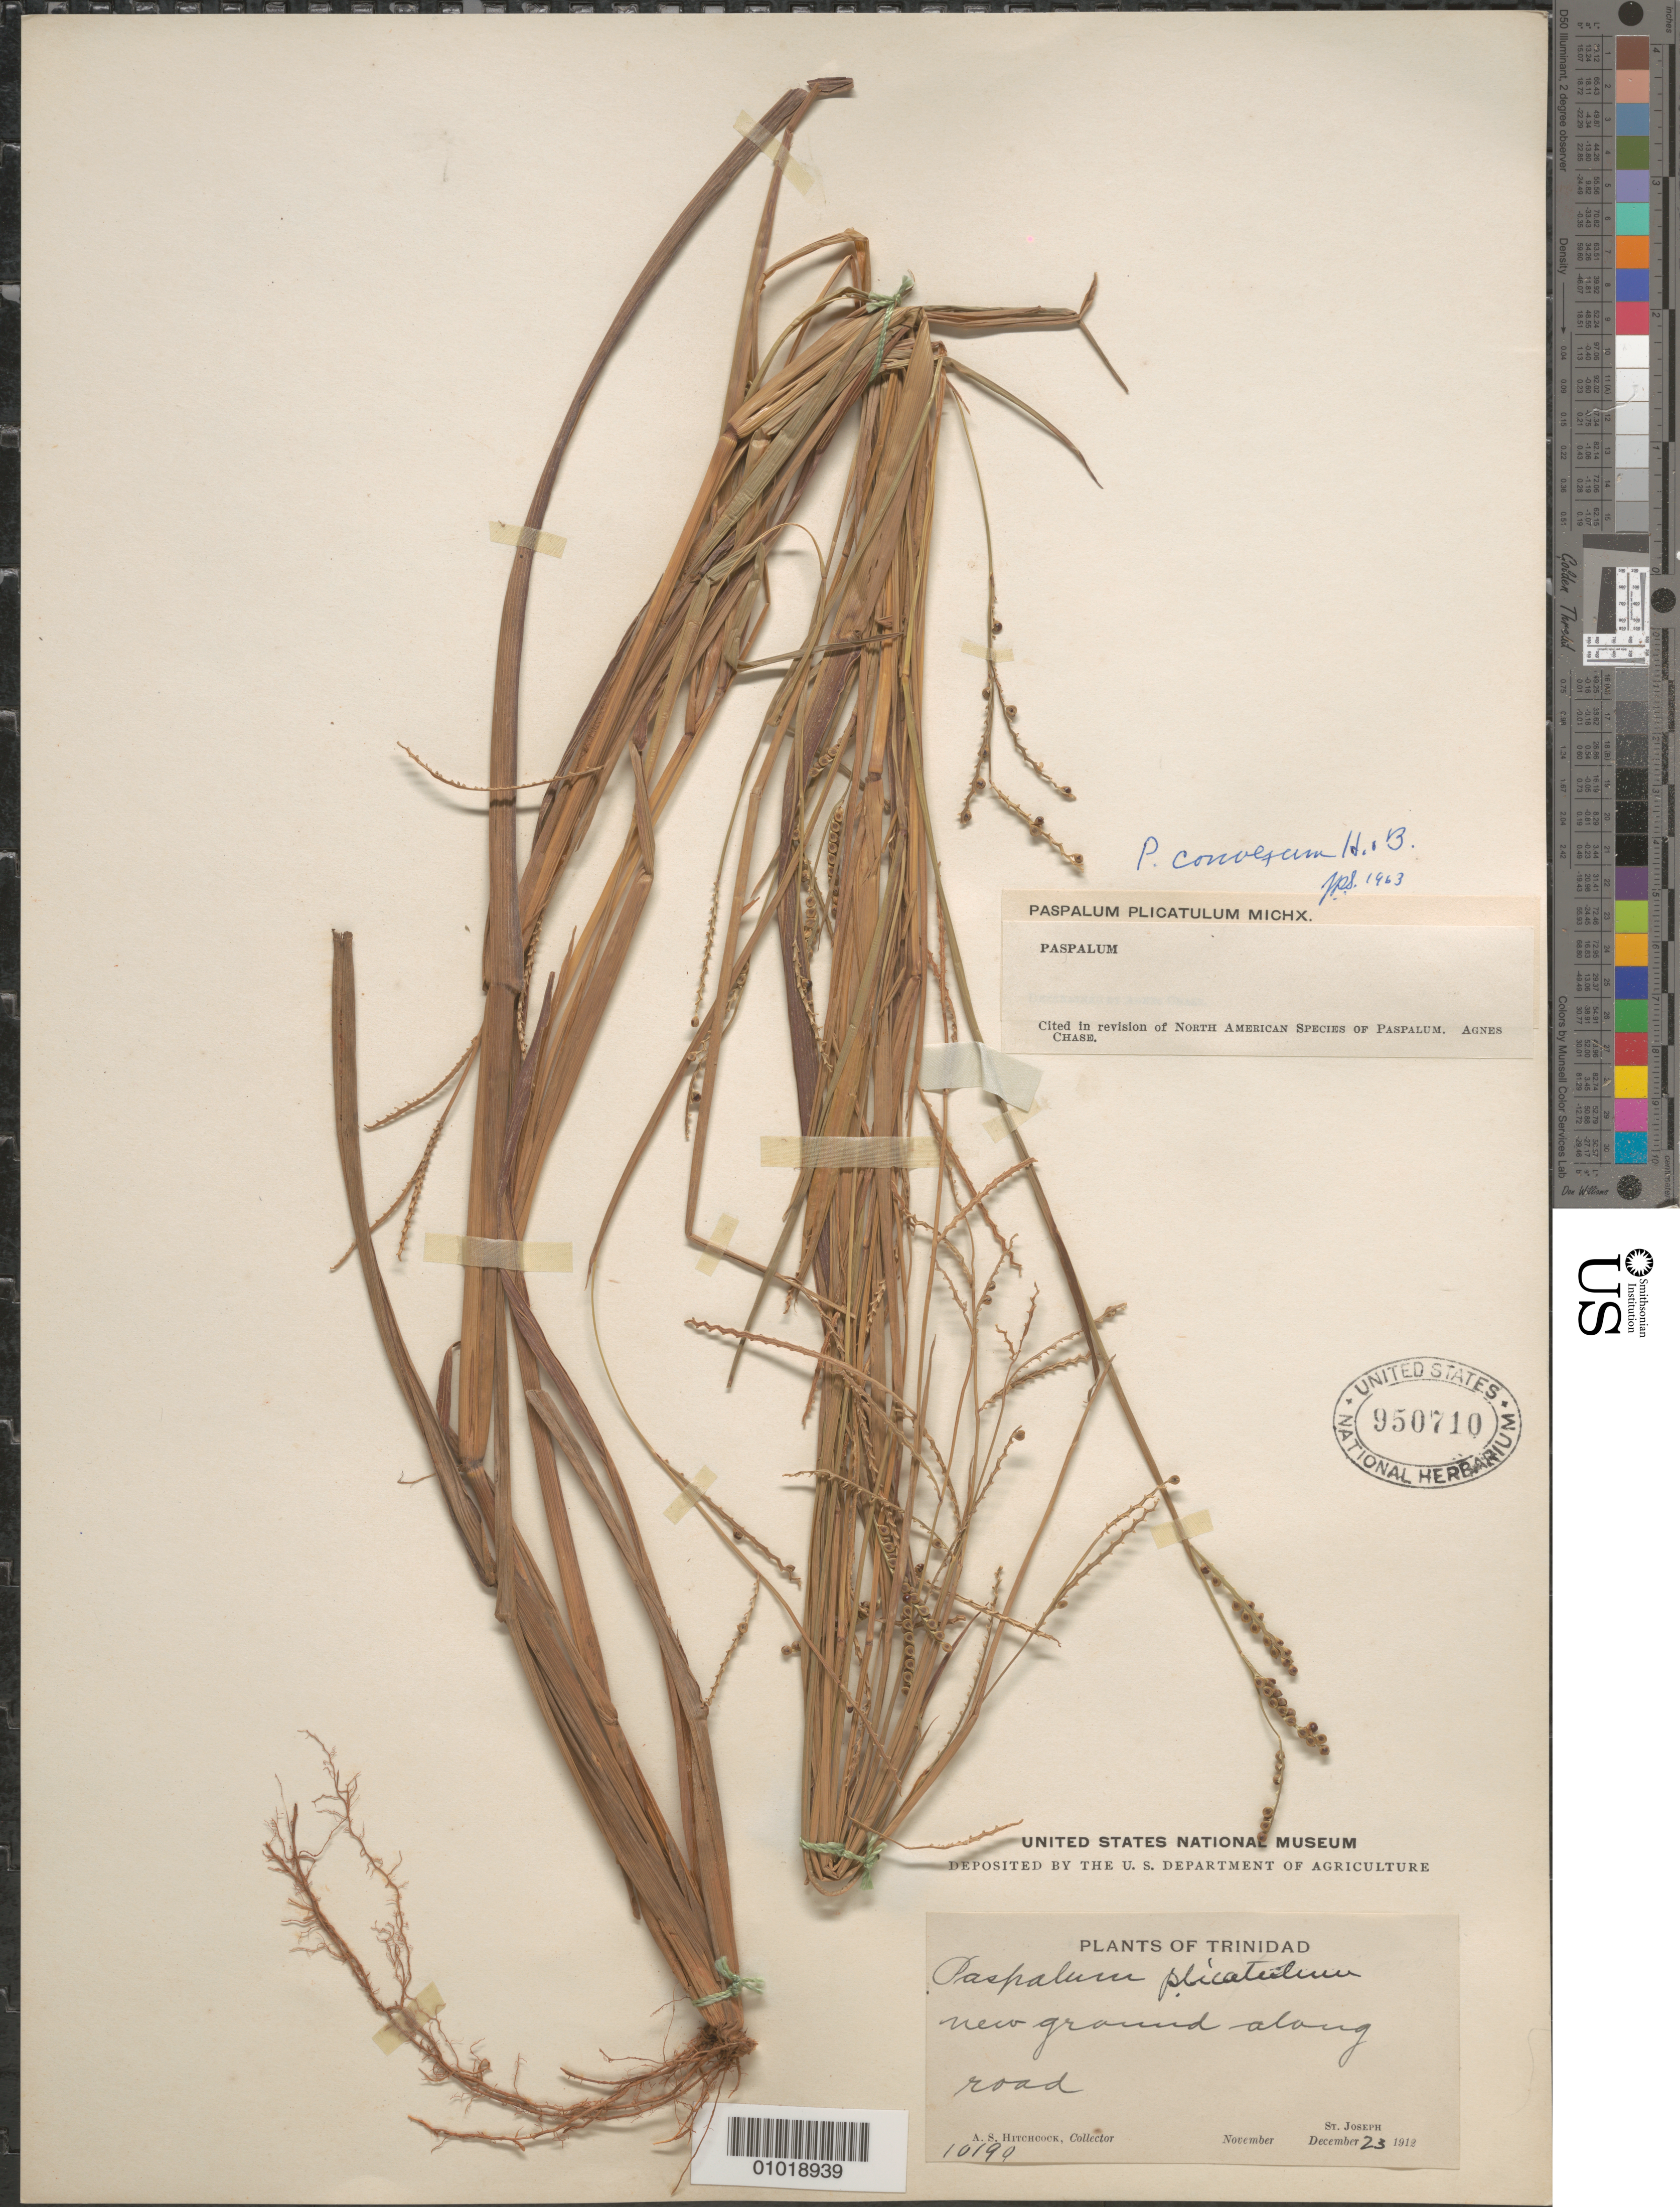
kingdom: Plantae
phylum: Tracheophyta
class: Liliopsida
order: Poales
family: Poaceae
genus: Paspalum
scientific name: Paspalum convexum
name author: Humb. & Bonpl. ex Flüggé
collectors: A. S. Hitchcock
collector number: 10190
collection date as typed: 23 Dec 1912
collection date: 1912-12-23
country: Trinidad and Tobago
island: Trinidad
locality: St. Joseph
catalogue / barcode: US 950710